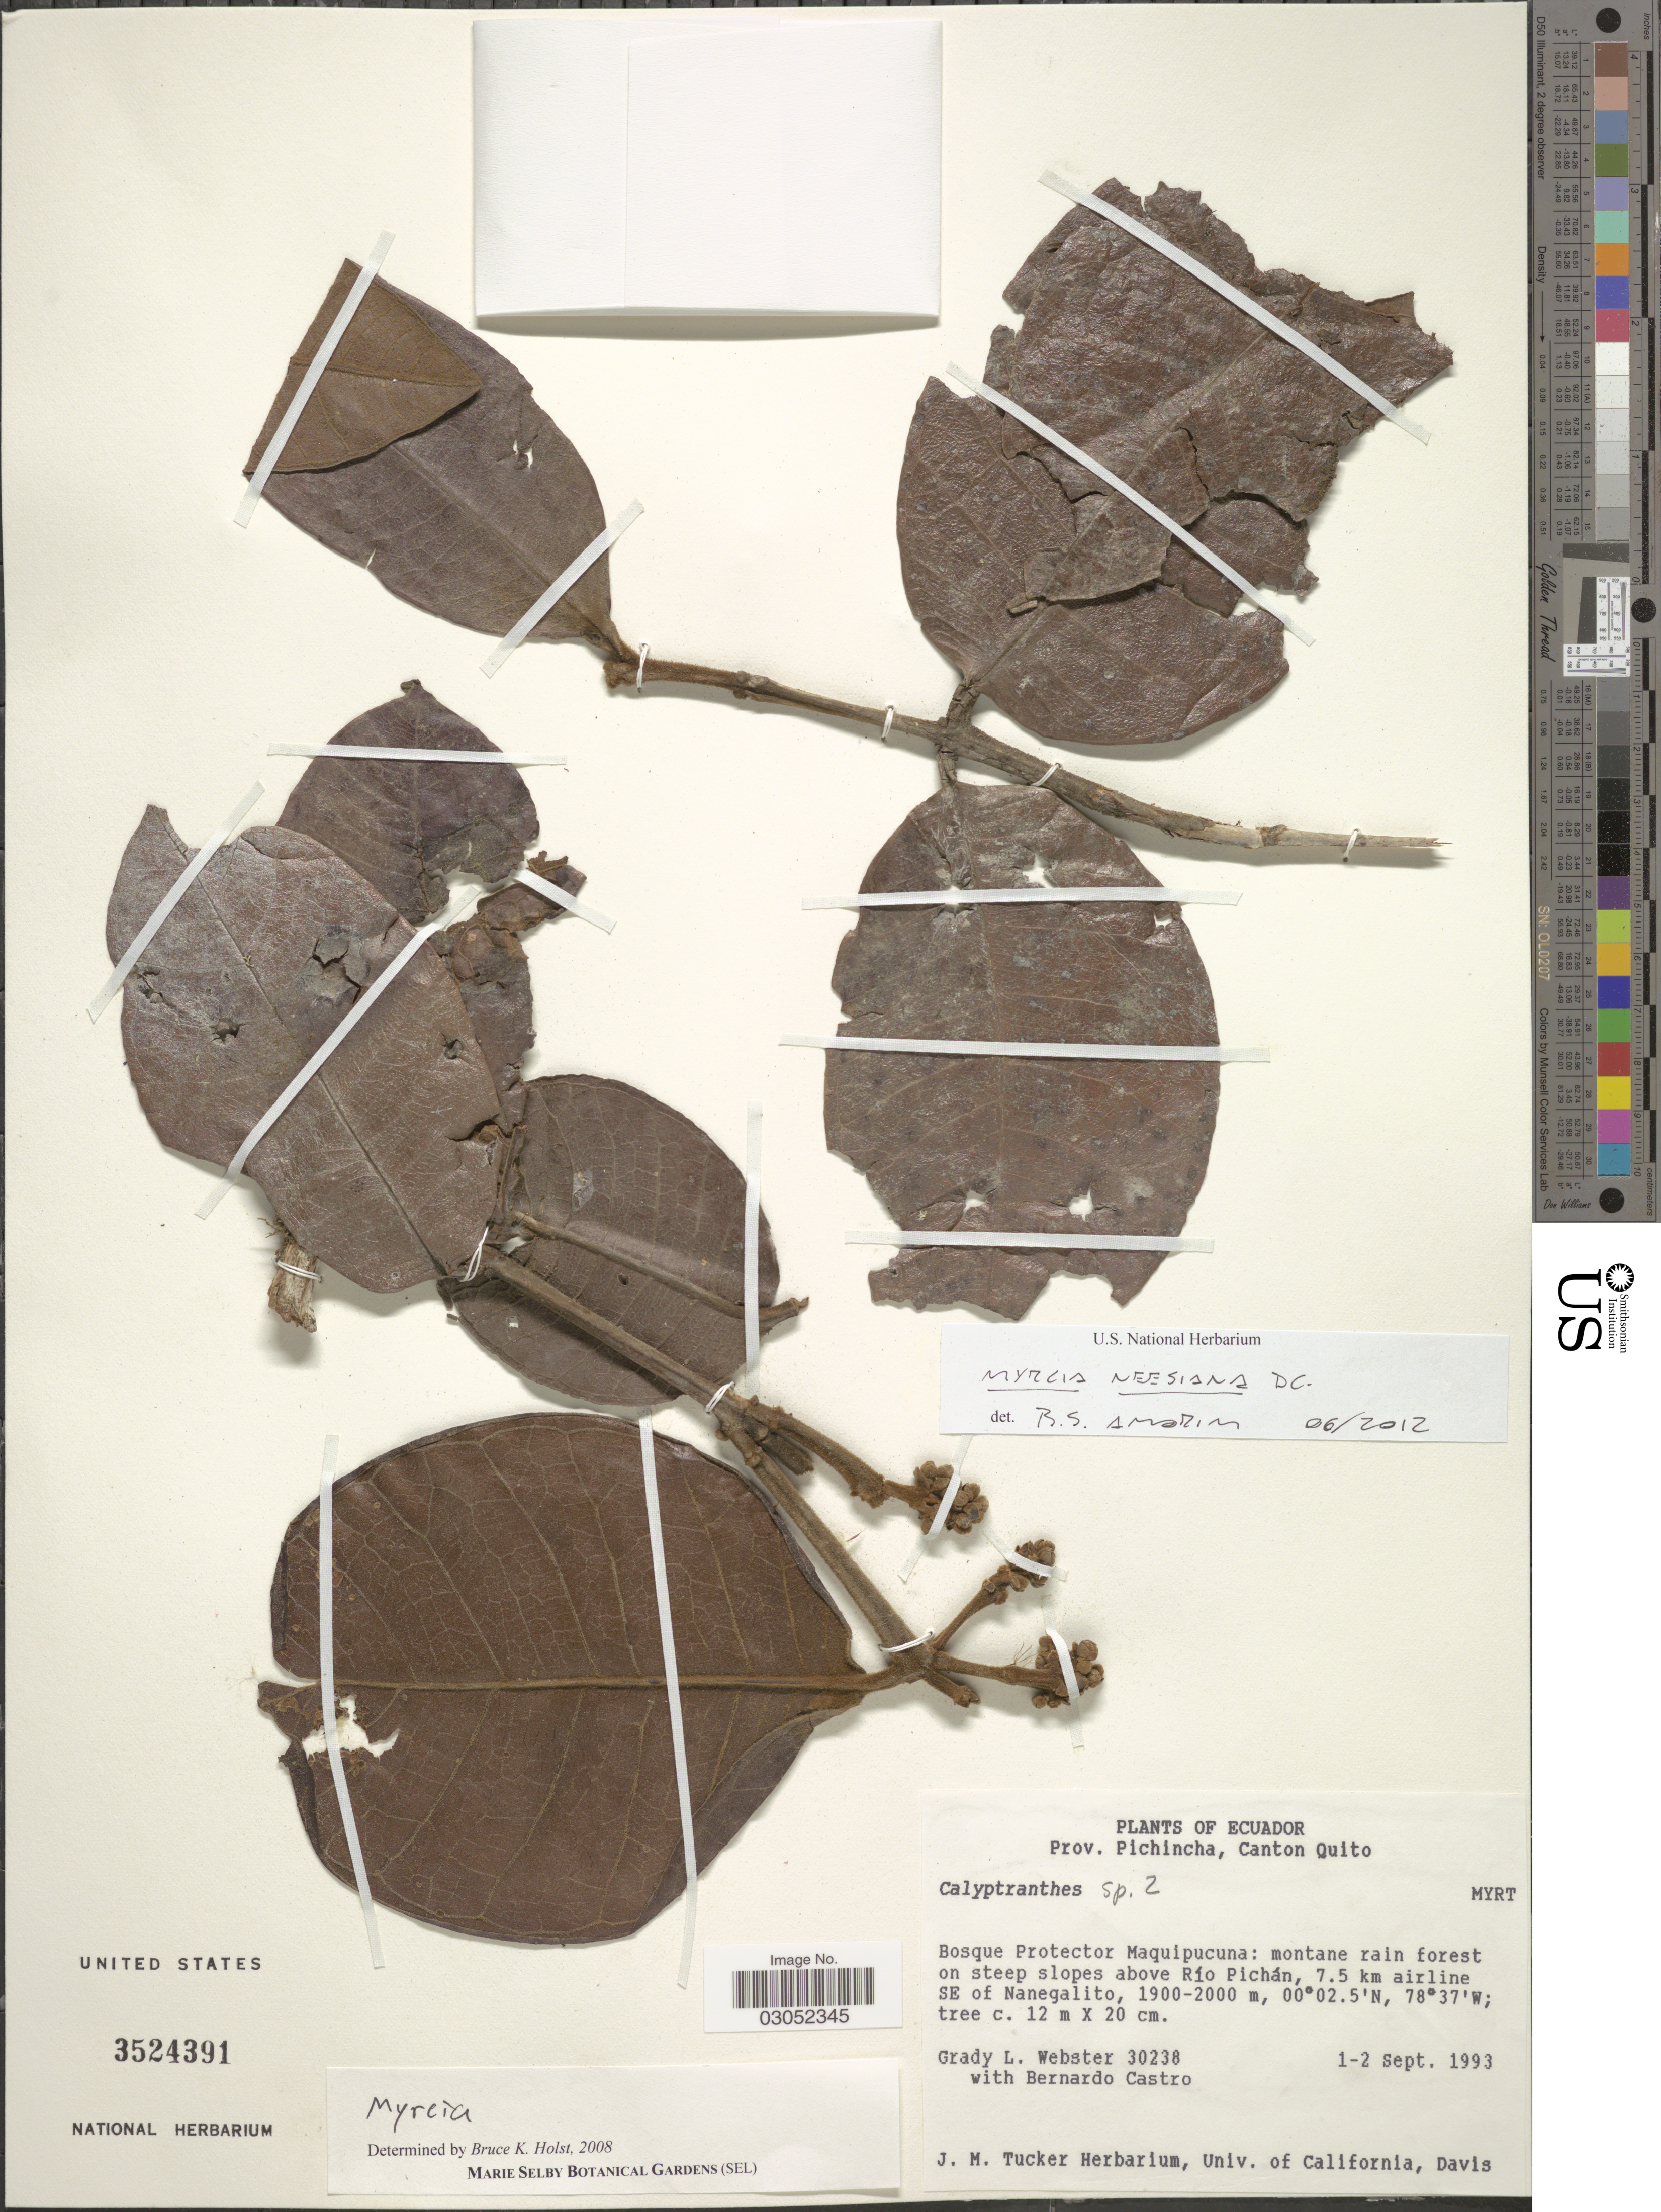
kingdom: Plantae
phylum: Tracheophyta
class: Magnoliopsida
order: Myrtales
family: Myrtaceae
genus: Myrcia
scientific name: Myrcia neesiana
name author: DC.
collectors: G. L. Webster & B. Castro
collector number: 30238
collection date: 1993-09-01/1993-09-02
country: Ecuador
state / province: Pichincha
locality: Canton Quito. Bosque Protector Maquipucuna: montane rain forest on steep slopes above Río Pichán, 7.5 km airline SE of Nanegalito.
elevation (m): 1900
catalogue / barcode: US 3524391